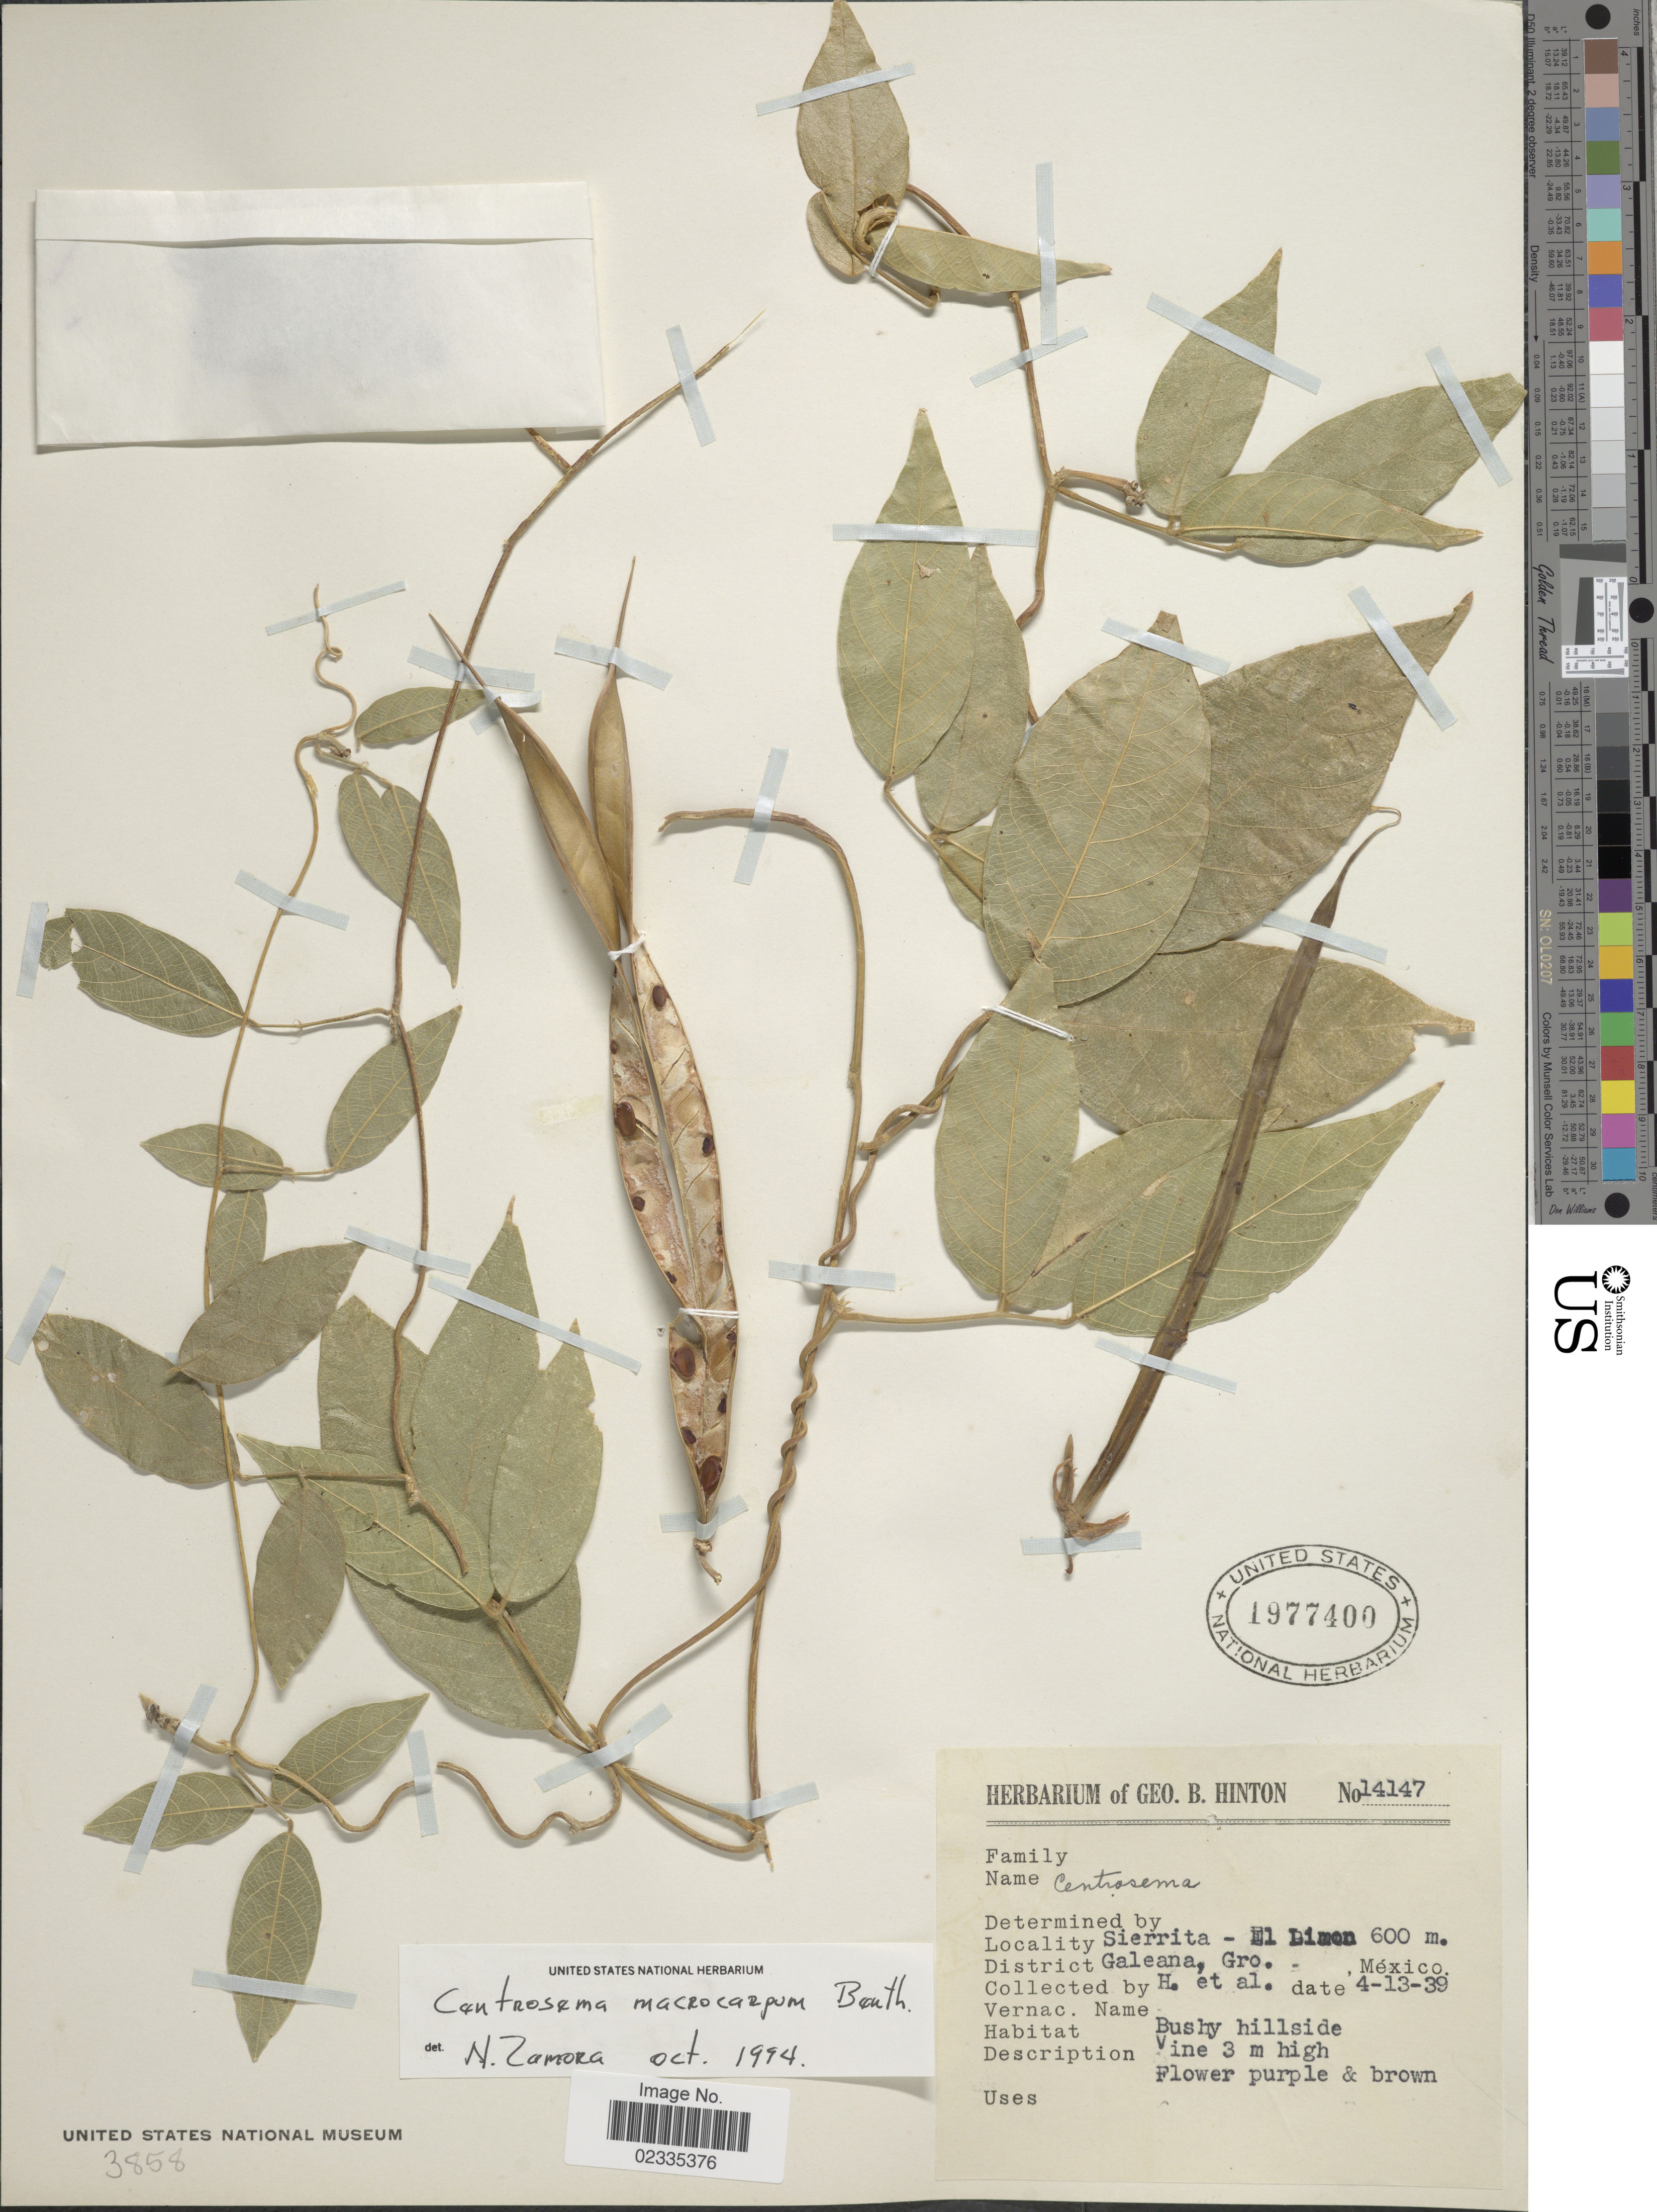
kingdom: Plantae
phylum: Tracheophyta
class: Magnoliopsida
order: Fabales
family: Fabaceae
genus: Centrosema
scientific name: Centrosema macrocarpum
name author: Benth.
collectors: G. B. Hinton & et al.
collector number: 14147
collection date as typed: Transcribed d/m/y: 13/4/39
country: Mexico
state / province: Guerrero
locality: Sierrita. District Galeana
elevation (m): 600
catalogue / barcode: US 1977400